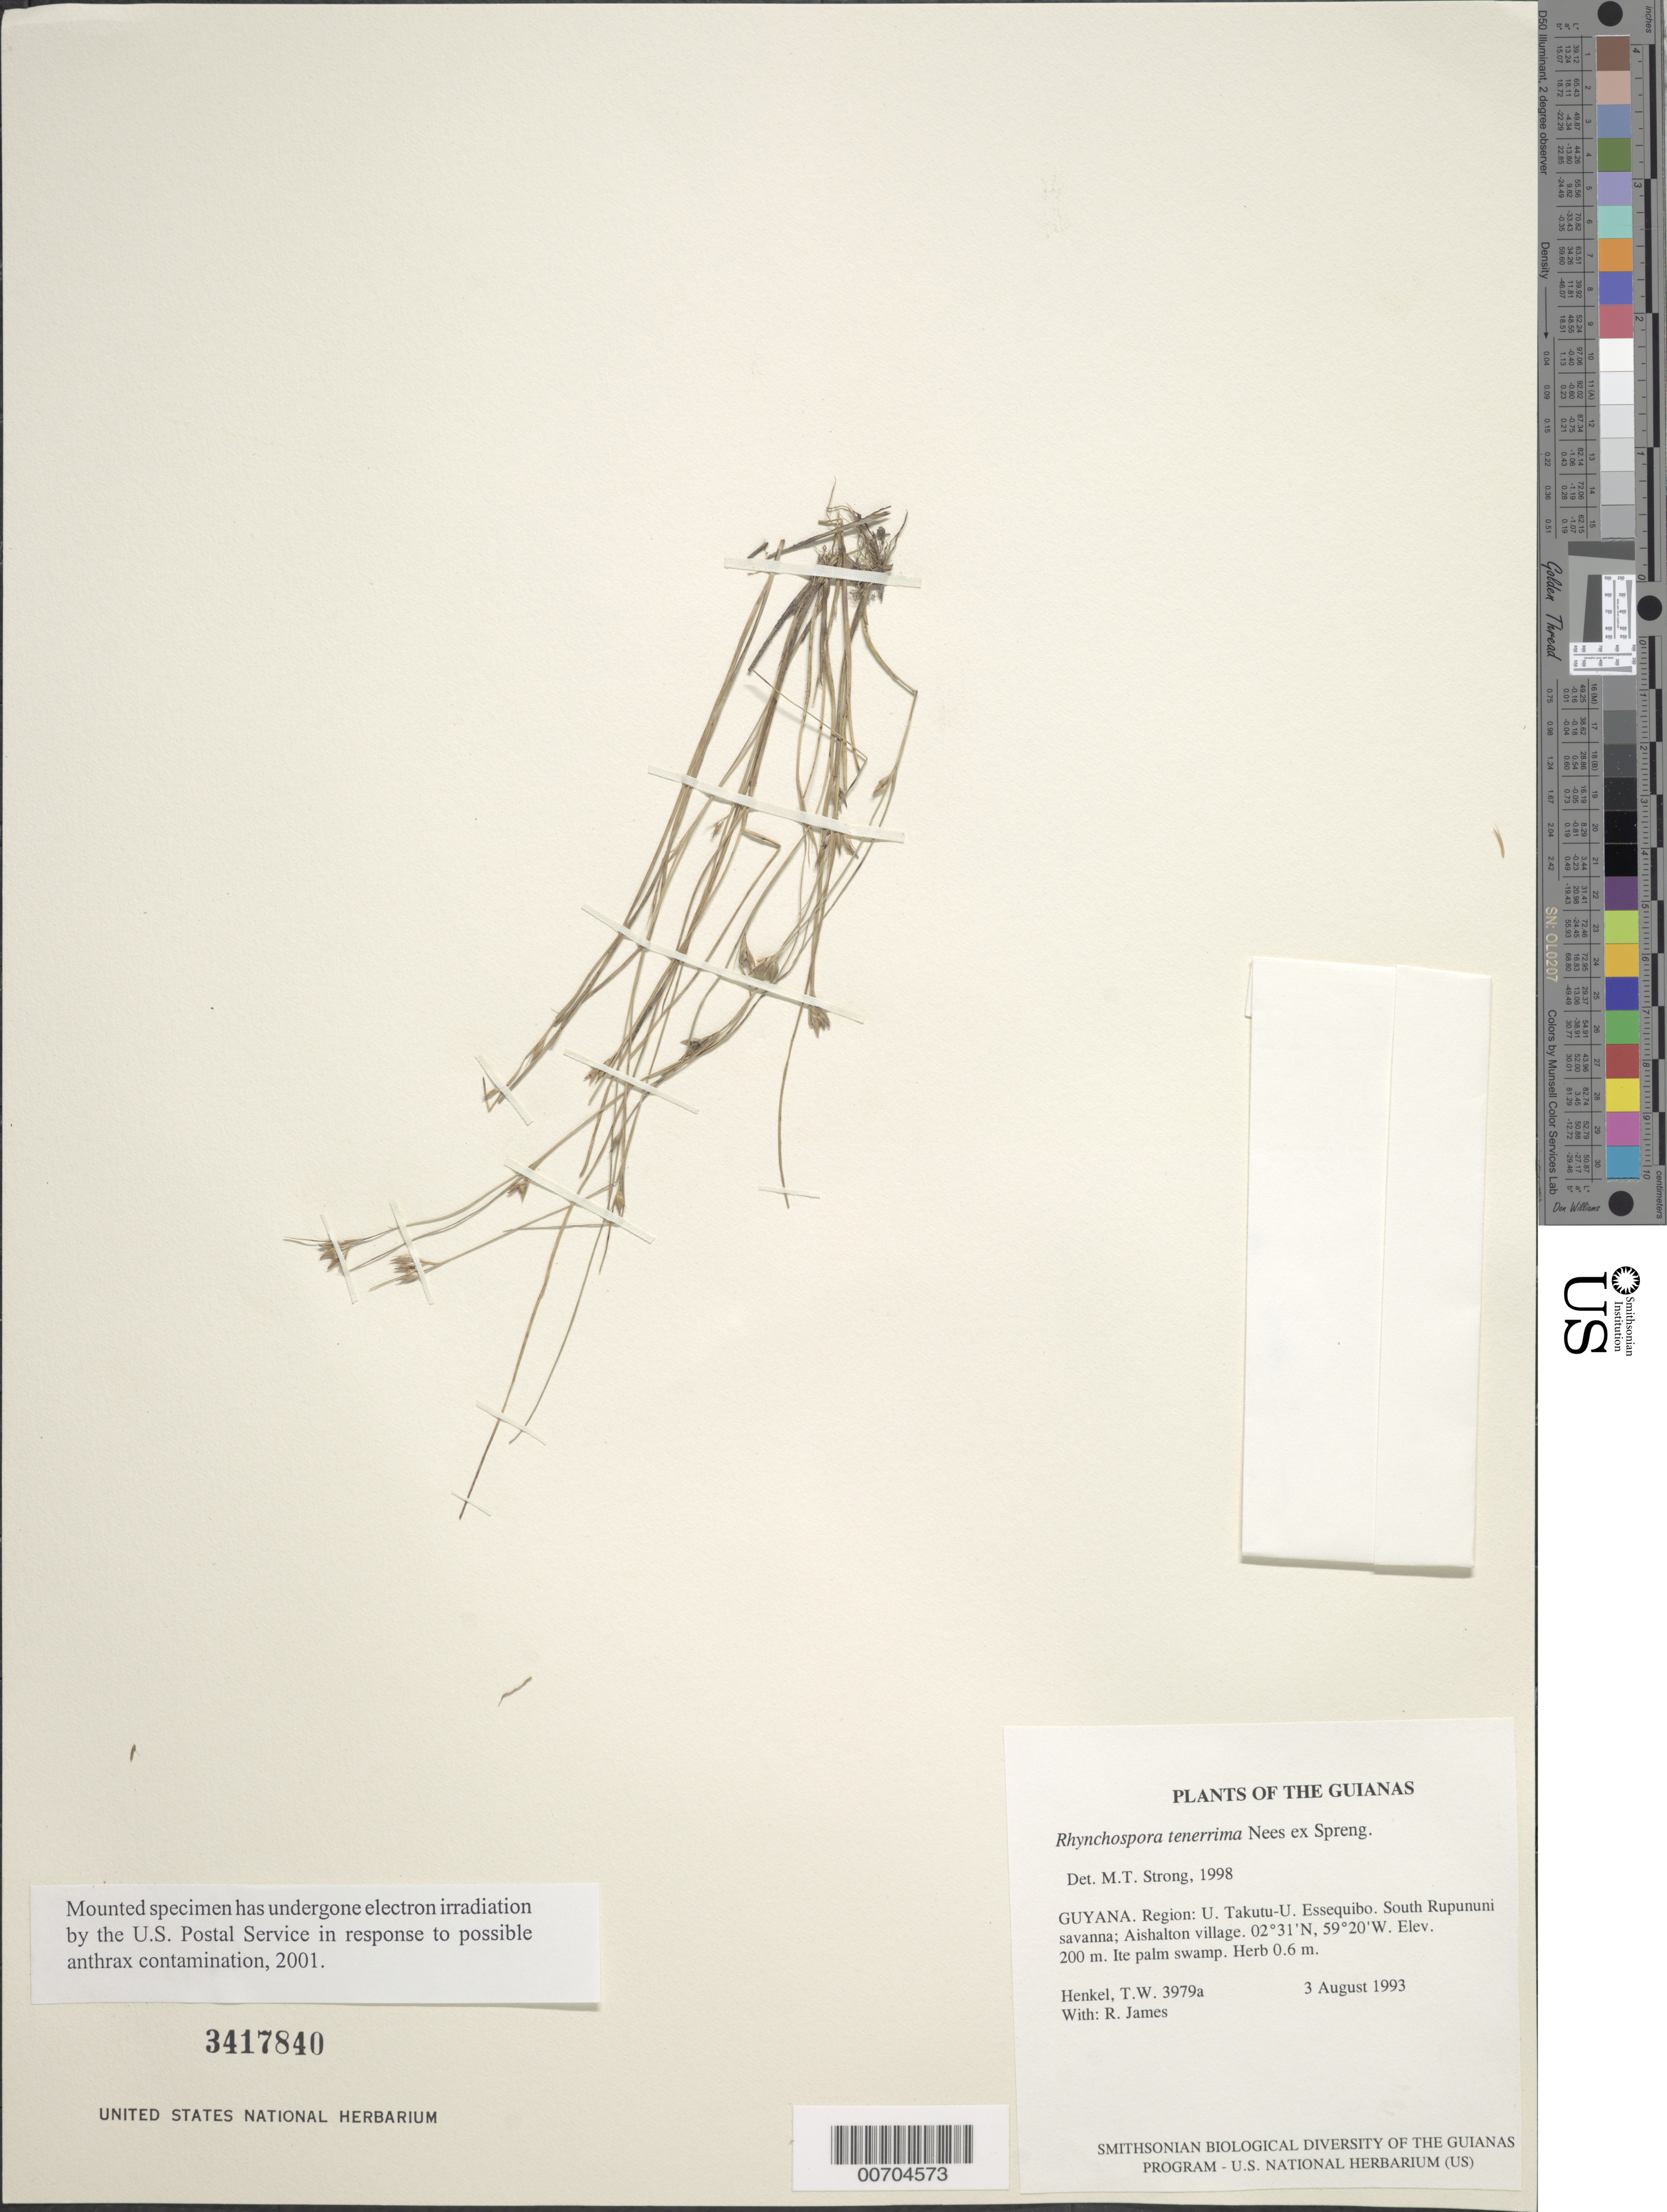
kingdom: Plantae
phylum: Tracheophyta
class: Liliopsida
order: Poales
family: Cyperaceae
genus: Rhynchospora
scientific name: Rhynchospora tenerrima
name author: Nees ex Spreng.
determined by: Strong, M. T., (US), Smithsonian Institution - National Museum of Natural History (UNITED STATES)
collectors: T. Henkel & R. James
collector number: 3979 a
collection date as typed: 3 August 1994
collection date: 1994-08-03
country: Guyana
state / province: U. Takutu-U. Essequibo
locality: South Rupununi savanna; Aishalton village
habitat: Ite palm swamp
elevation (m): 200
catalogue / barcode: US 3417840